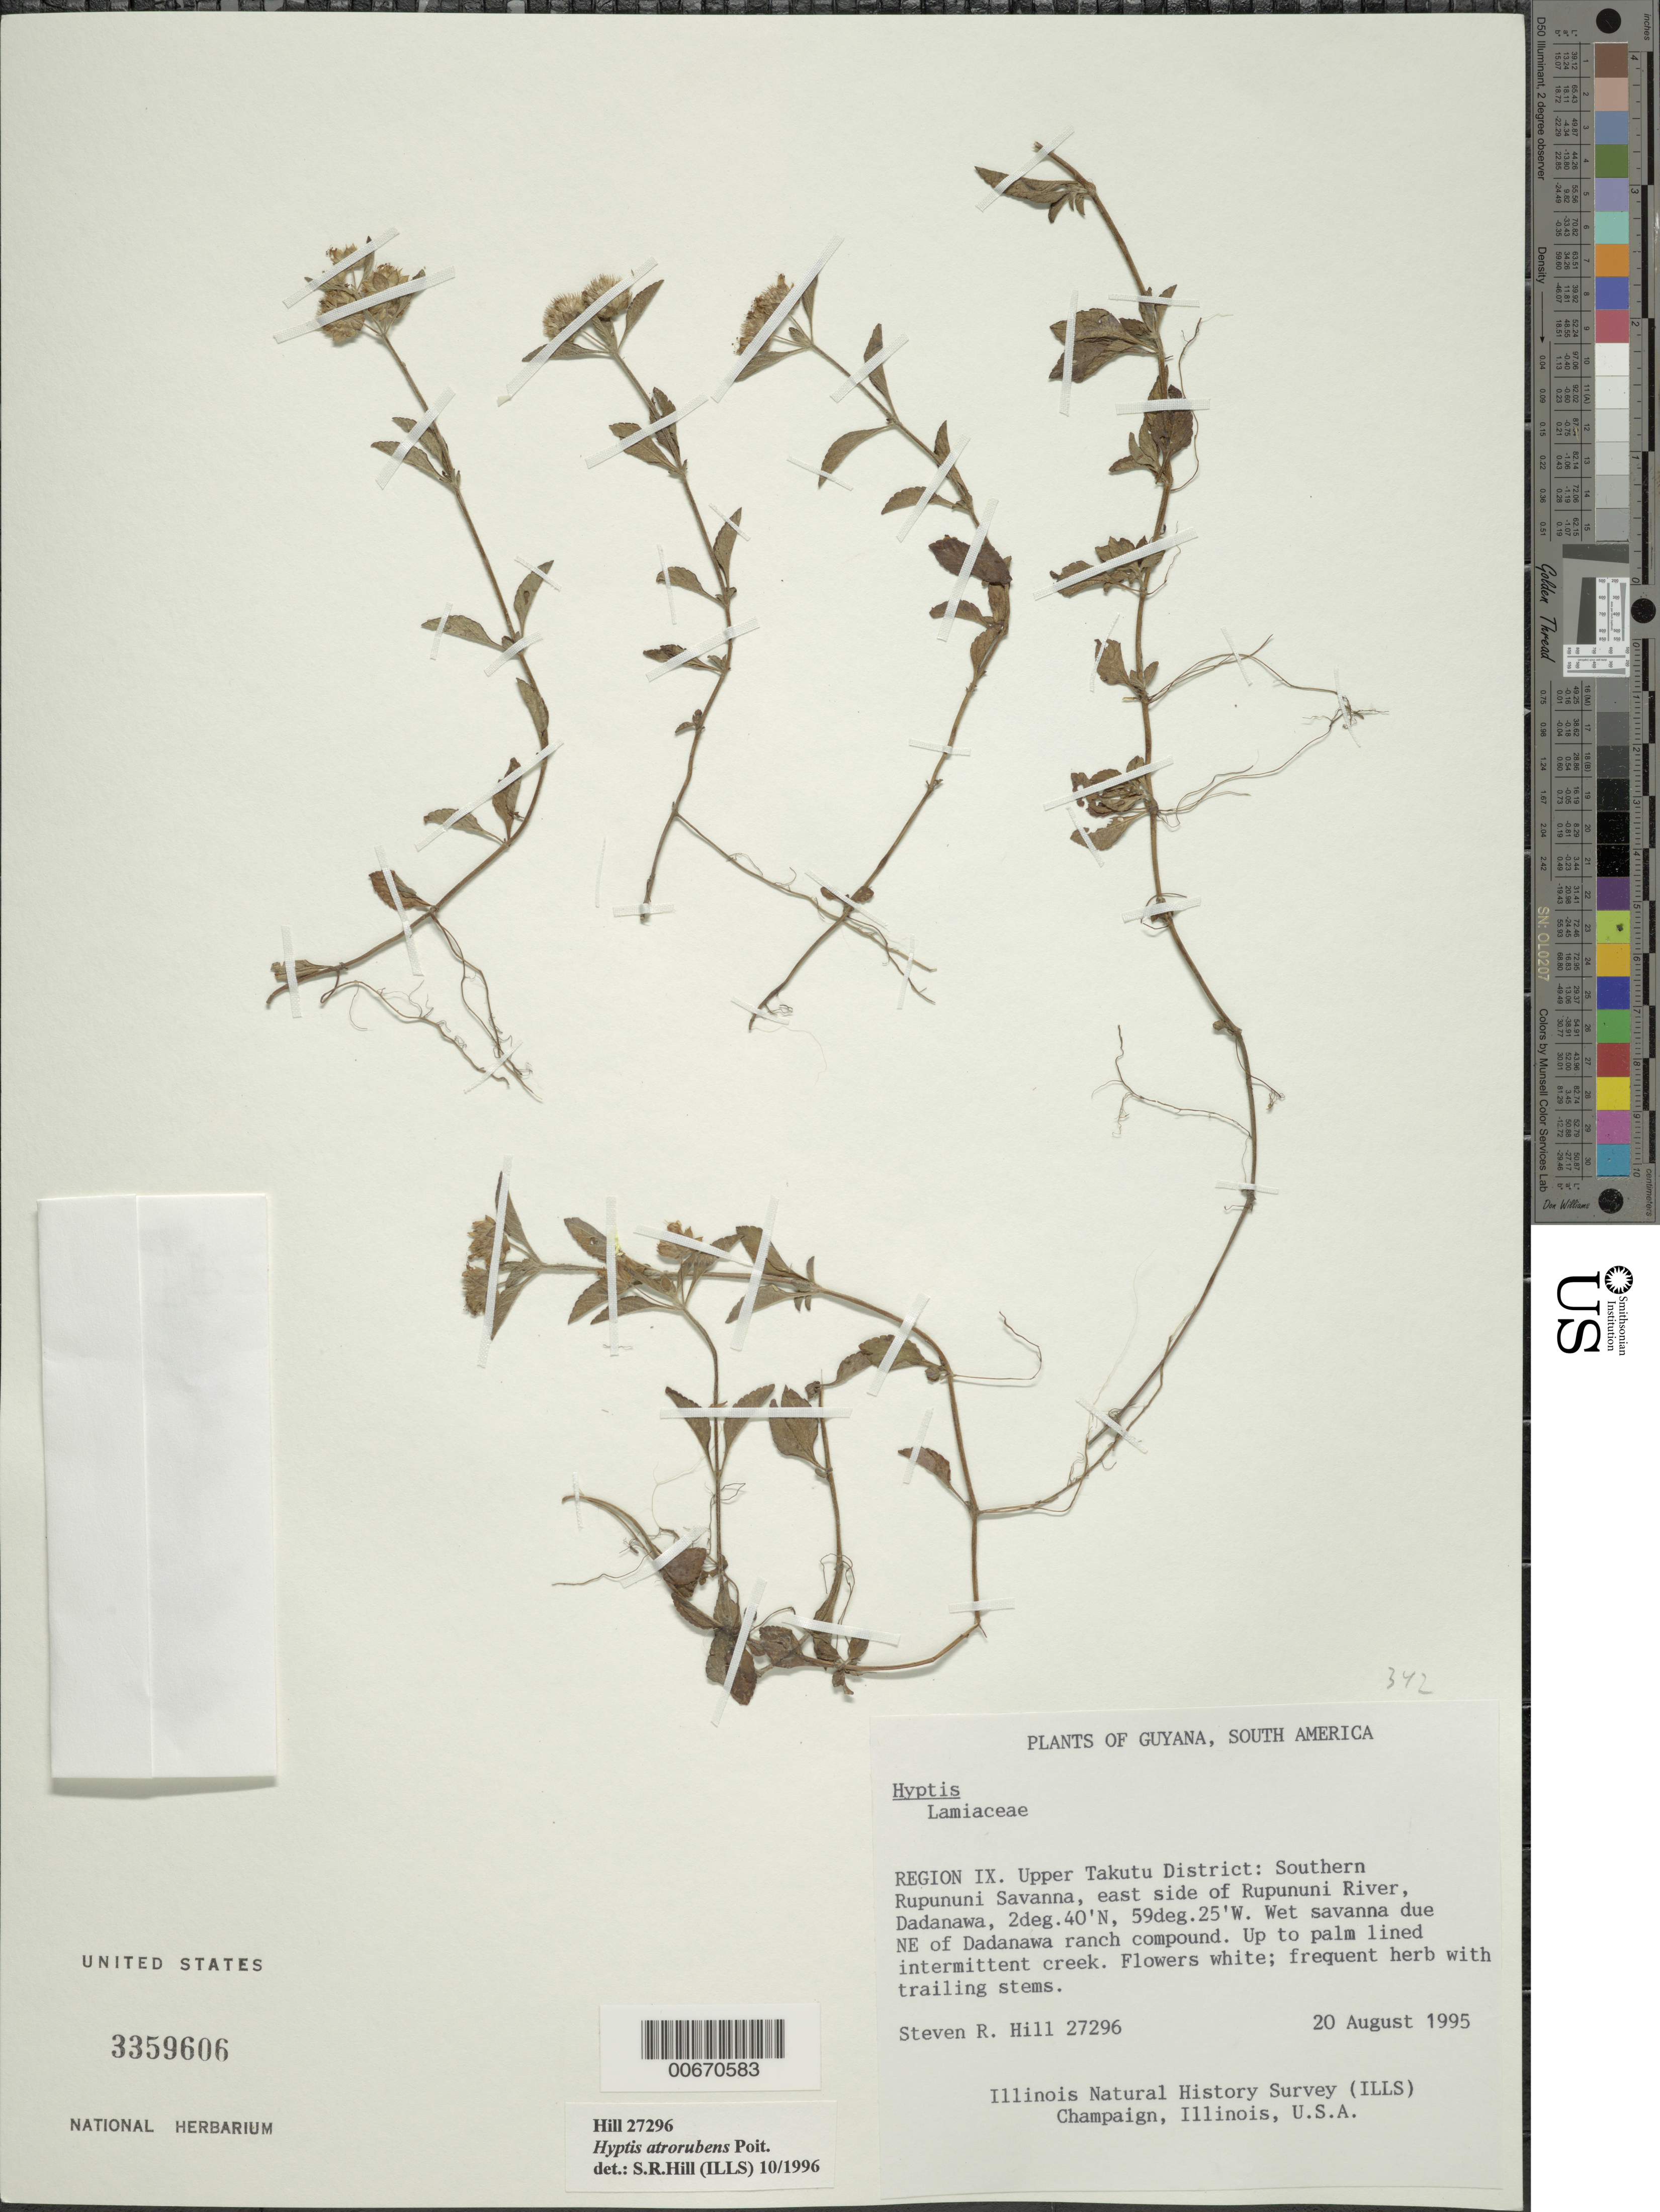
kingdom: Plantae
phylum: Tracheophyta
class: Magnoliopsida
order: Lamiales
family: Lamiaceae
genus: Hyptis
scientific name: Hyptis atrorubens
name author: Poit.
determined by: Hill, Steven R.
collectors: S. R. Hill, C. N. Horn & J. H. Wiersema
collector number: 27296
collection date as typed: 20-Aug-95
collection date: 1995-08-20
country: Guyana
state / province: U. Takutu-U. Essequibo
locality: Dadanawa, southern Rupununi Savanna, E side of Rupununi R.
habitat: Wet savanna due NE of Dadanawa ranch compound, up to palm lined intermittent creek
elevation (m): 110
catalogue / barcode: US 3359606